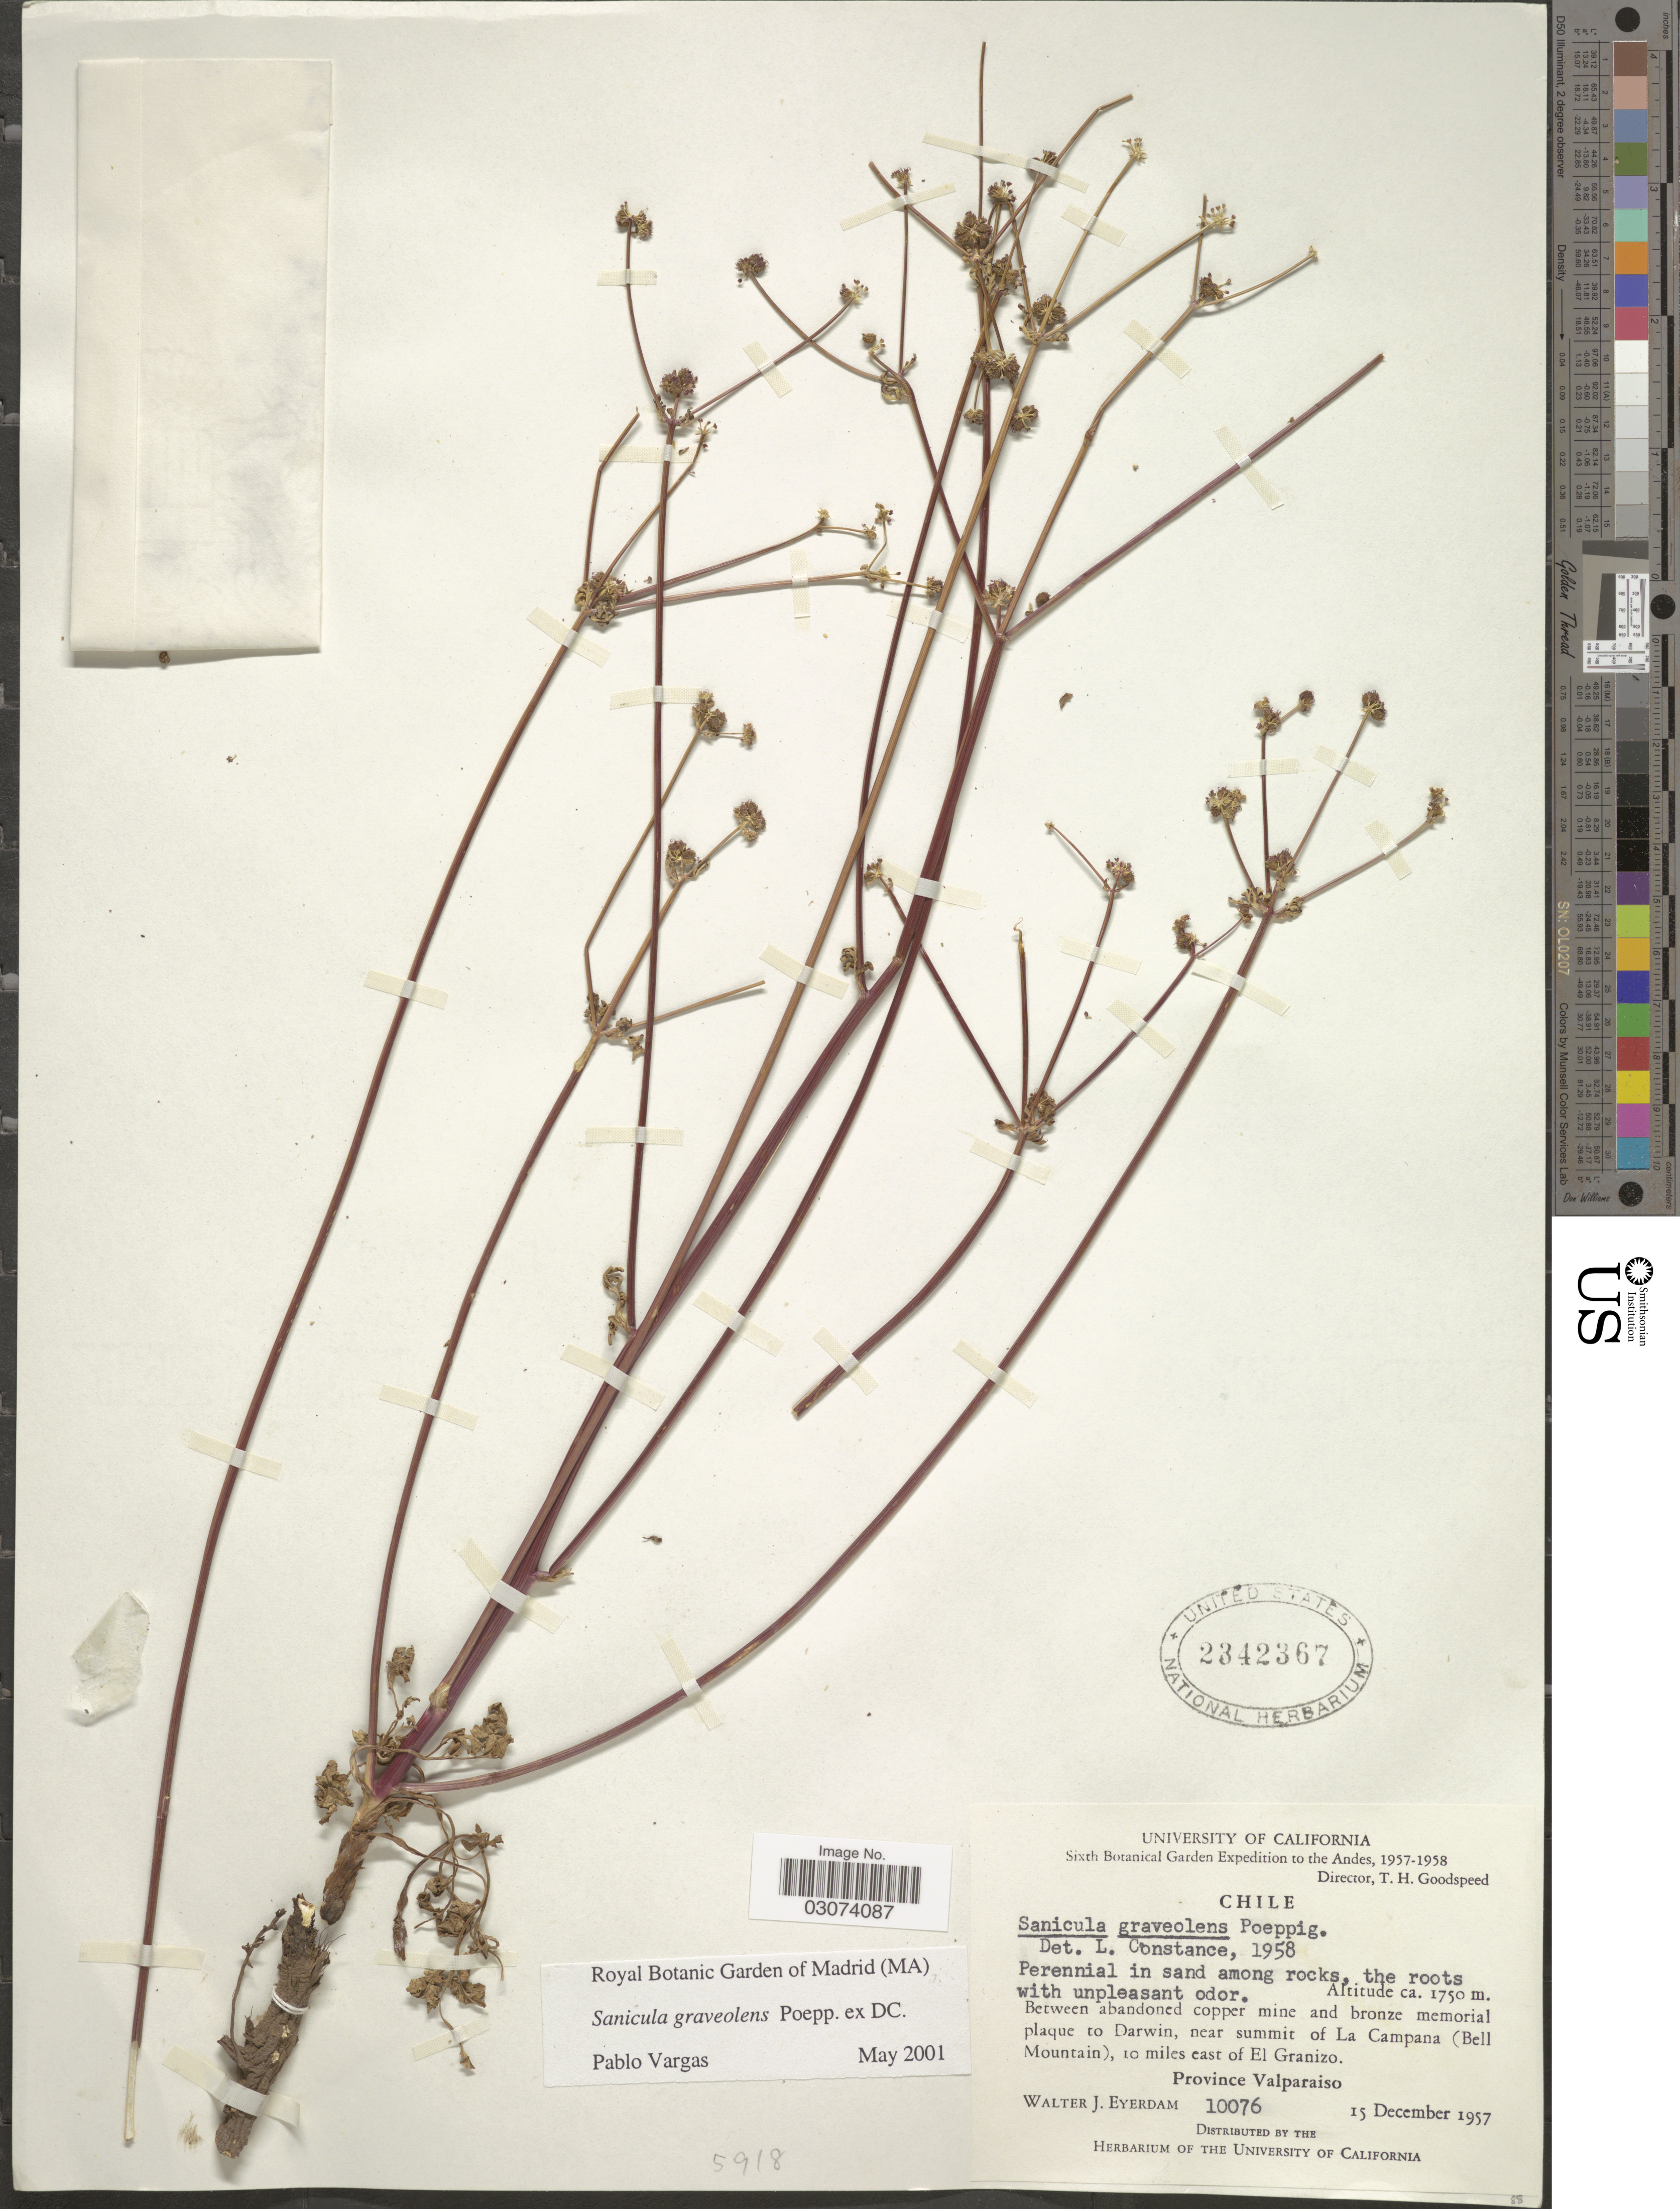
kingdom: Plantae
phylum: Tracheophyta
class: Magnoliopsida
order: Apiales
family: Apiaceae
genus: Sanicula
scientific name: Sanicula graveolens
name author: Poepp. ex DC.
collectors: W. J. Eyerdam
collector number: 10076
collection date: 1957-12-15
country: Chile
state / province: Valparaíso (V)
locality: The Andes. Between abandoned copper mine and bronze memorial plaque to Darwin, near summit of La Campana (Bell Mountain), 10 miles east of El Granizo.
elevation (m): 1750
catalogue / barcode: US 2342367